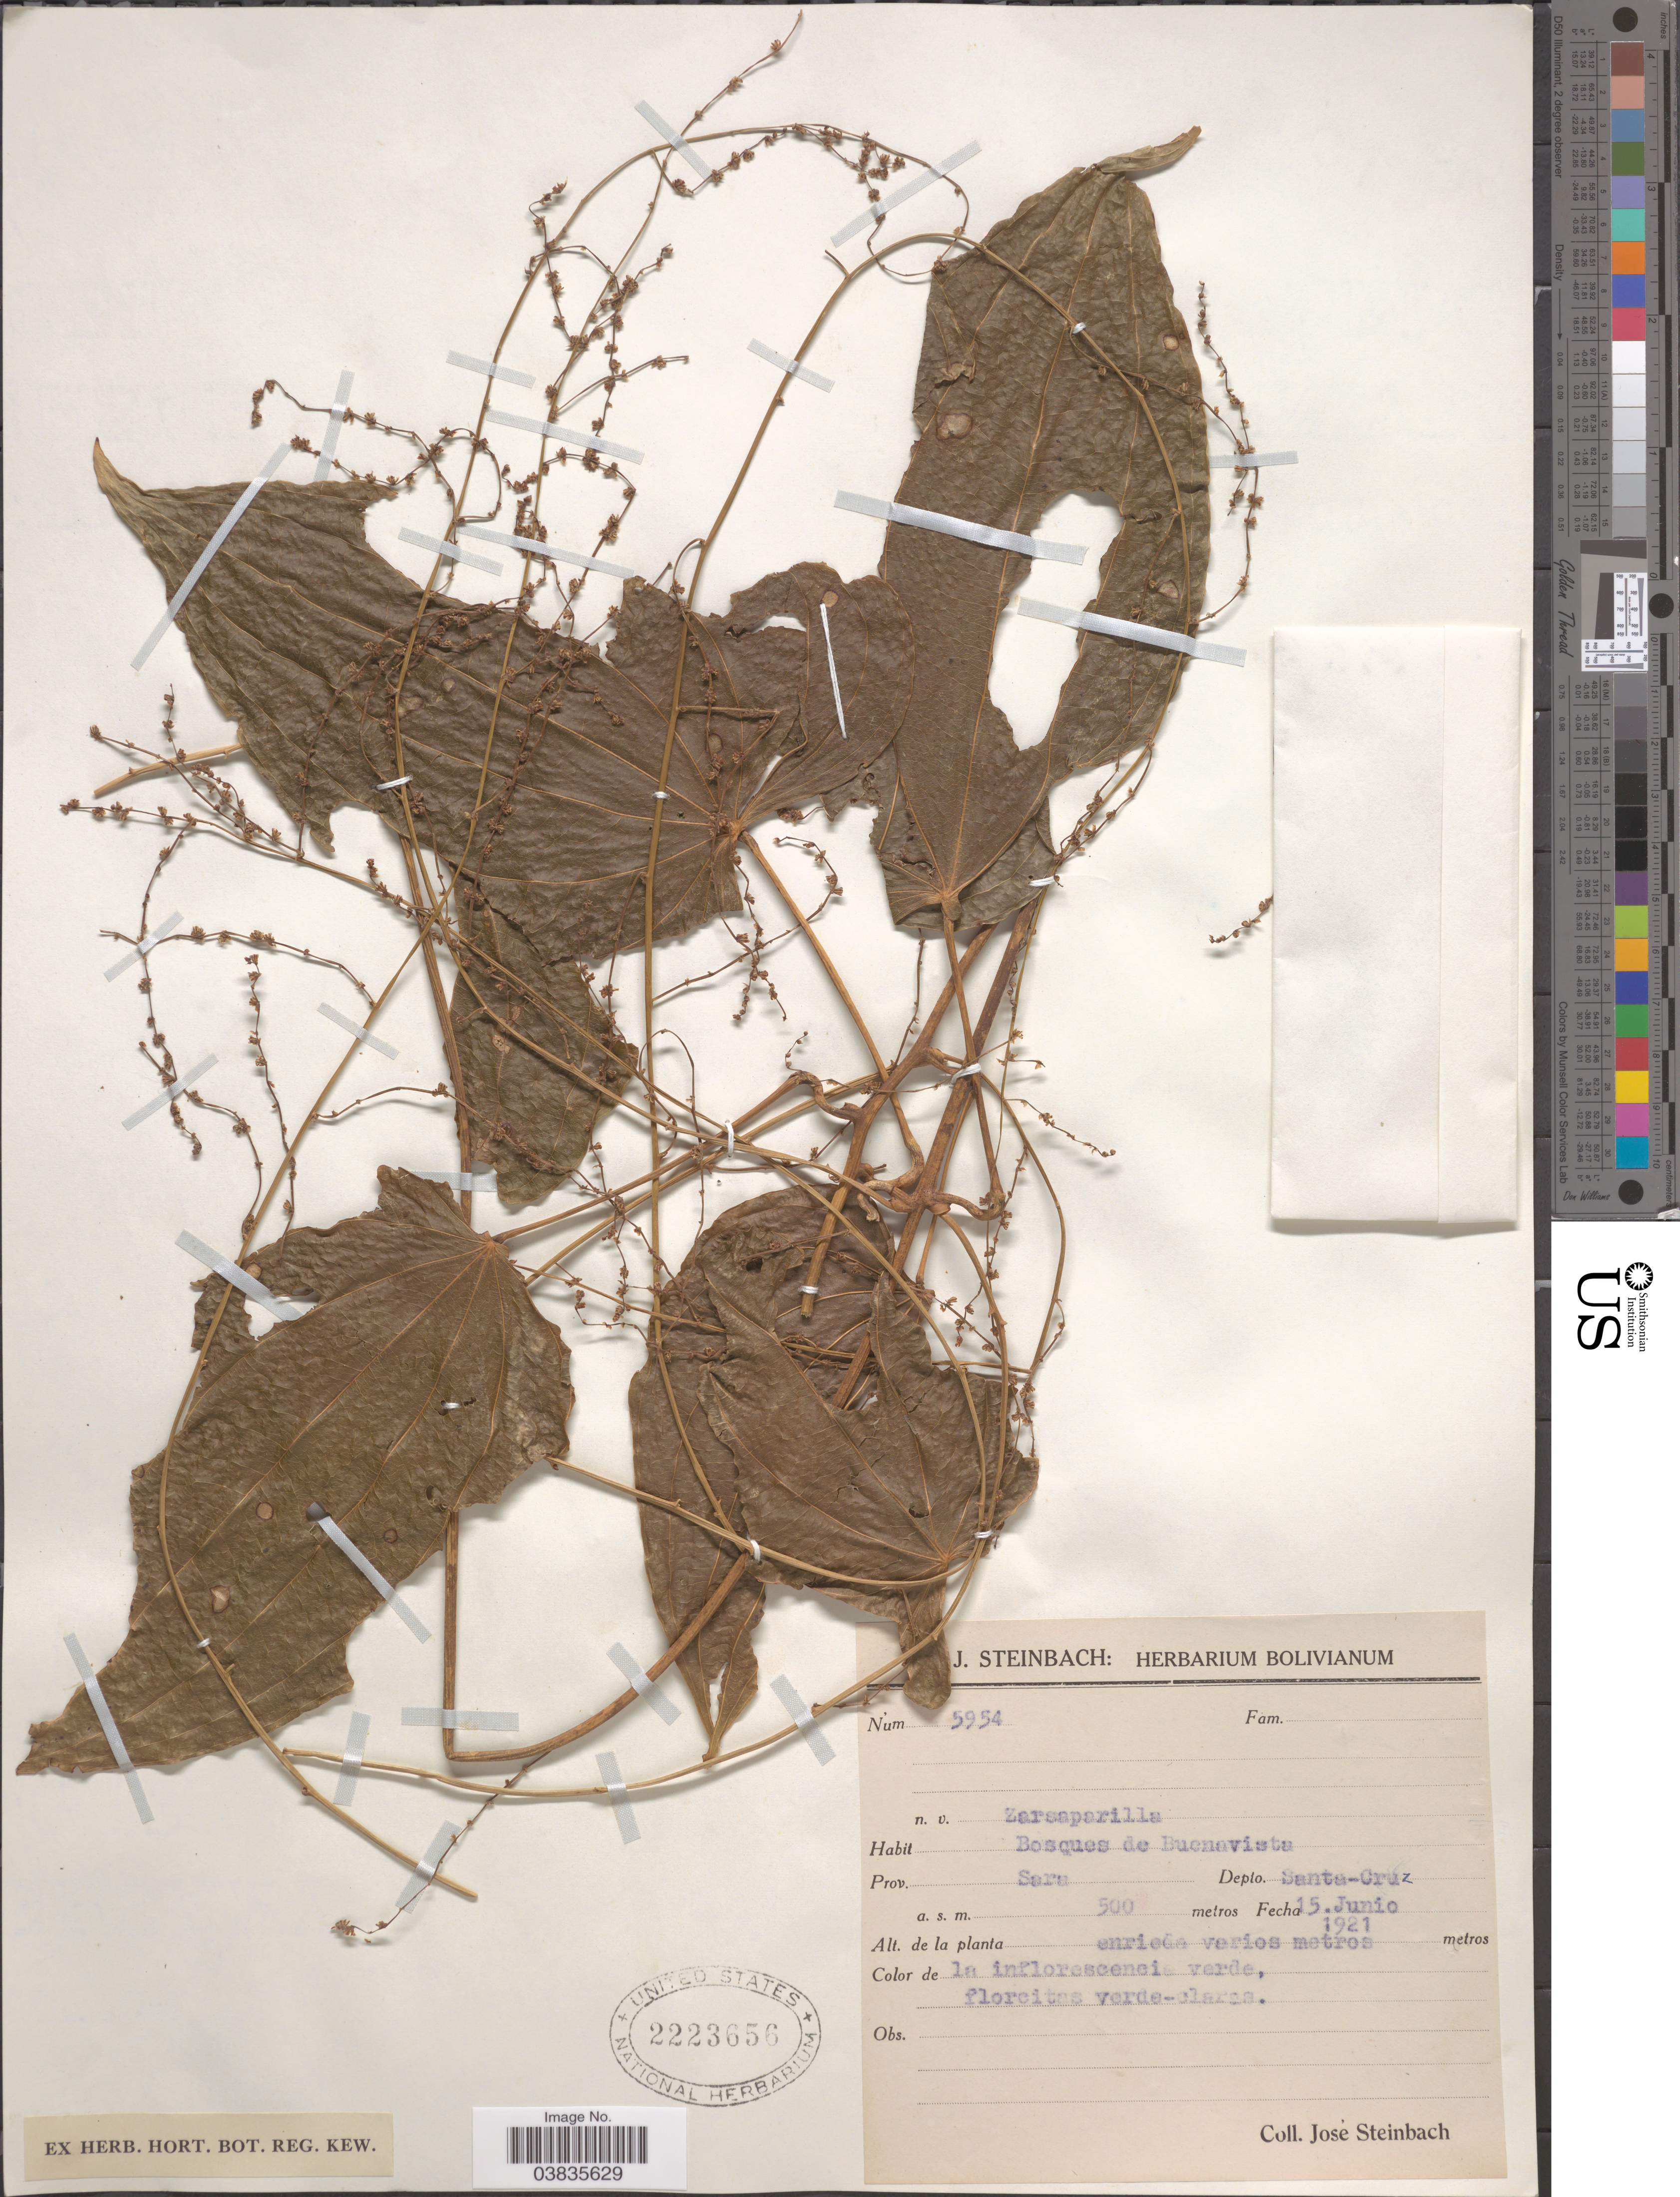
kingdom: Plantae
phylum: Tracheophyta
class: Liliopsida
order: Dioscoreales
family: Dioscoreaceae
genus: Dioscorea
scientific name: Dioscorea sp.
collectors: J. Steinbach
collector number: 5954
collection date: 1921-06-15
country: Bolivia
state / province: Santa Cruz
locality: Bosques de Buenavista. Prov. Sara. Depto. Santa-Cruz.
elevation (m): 500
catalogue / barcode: US 2223656